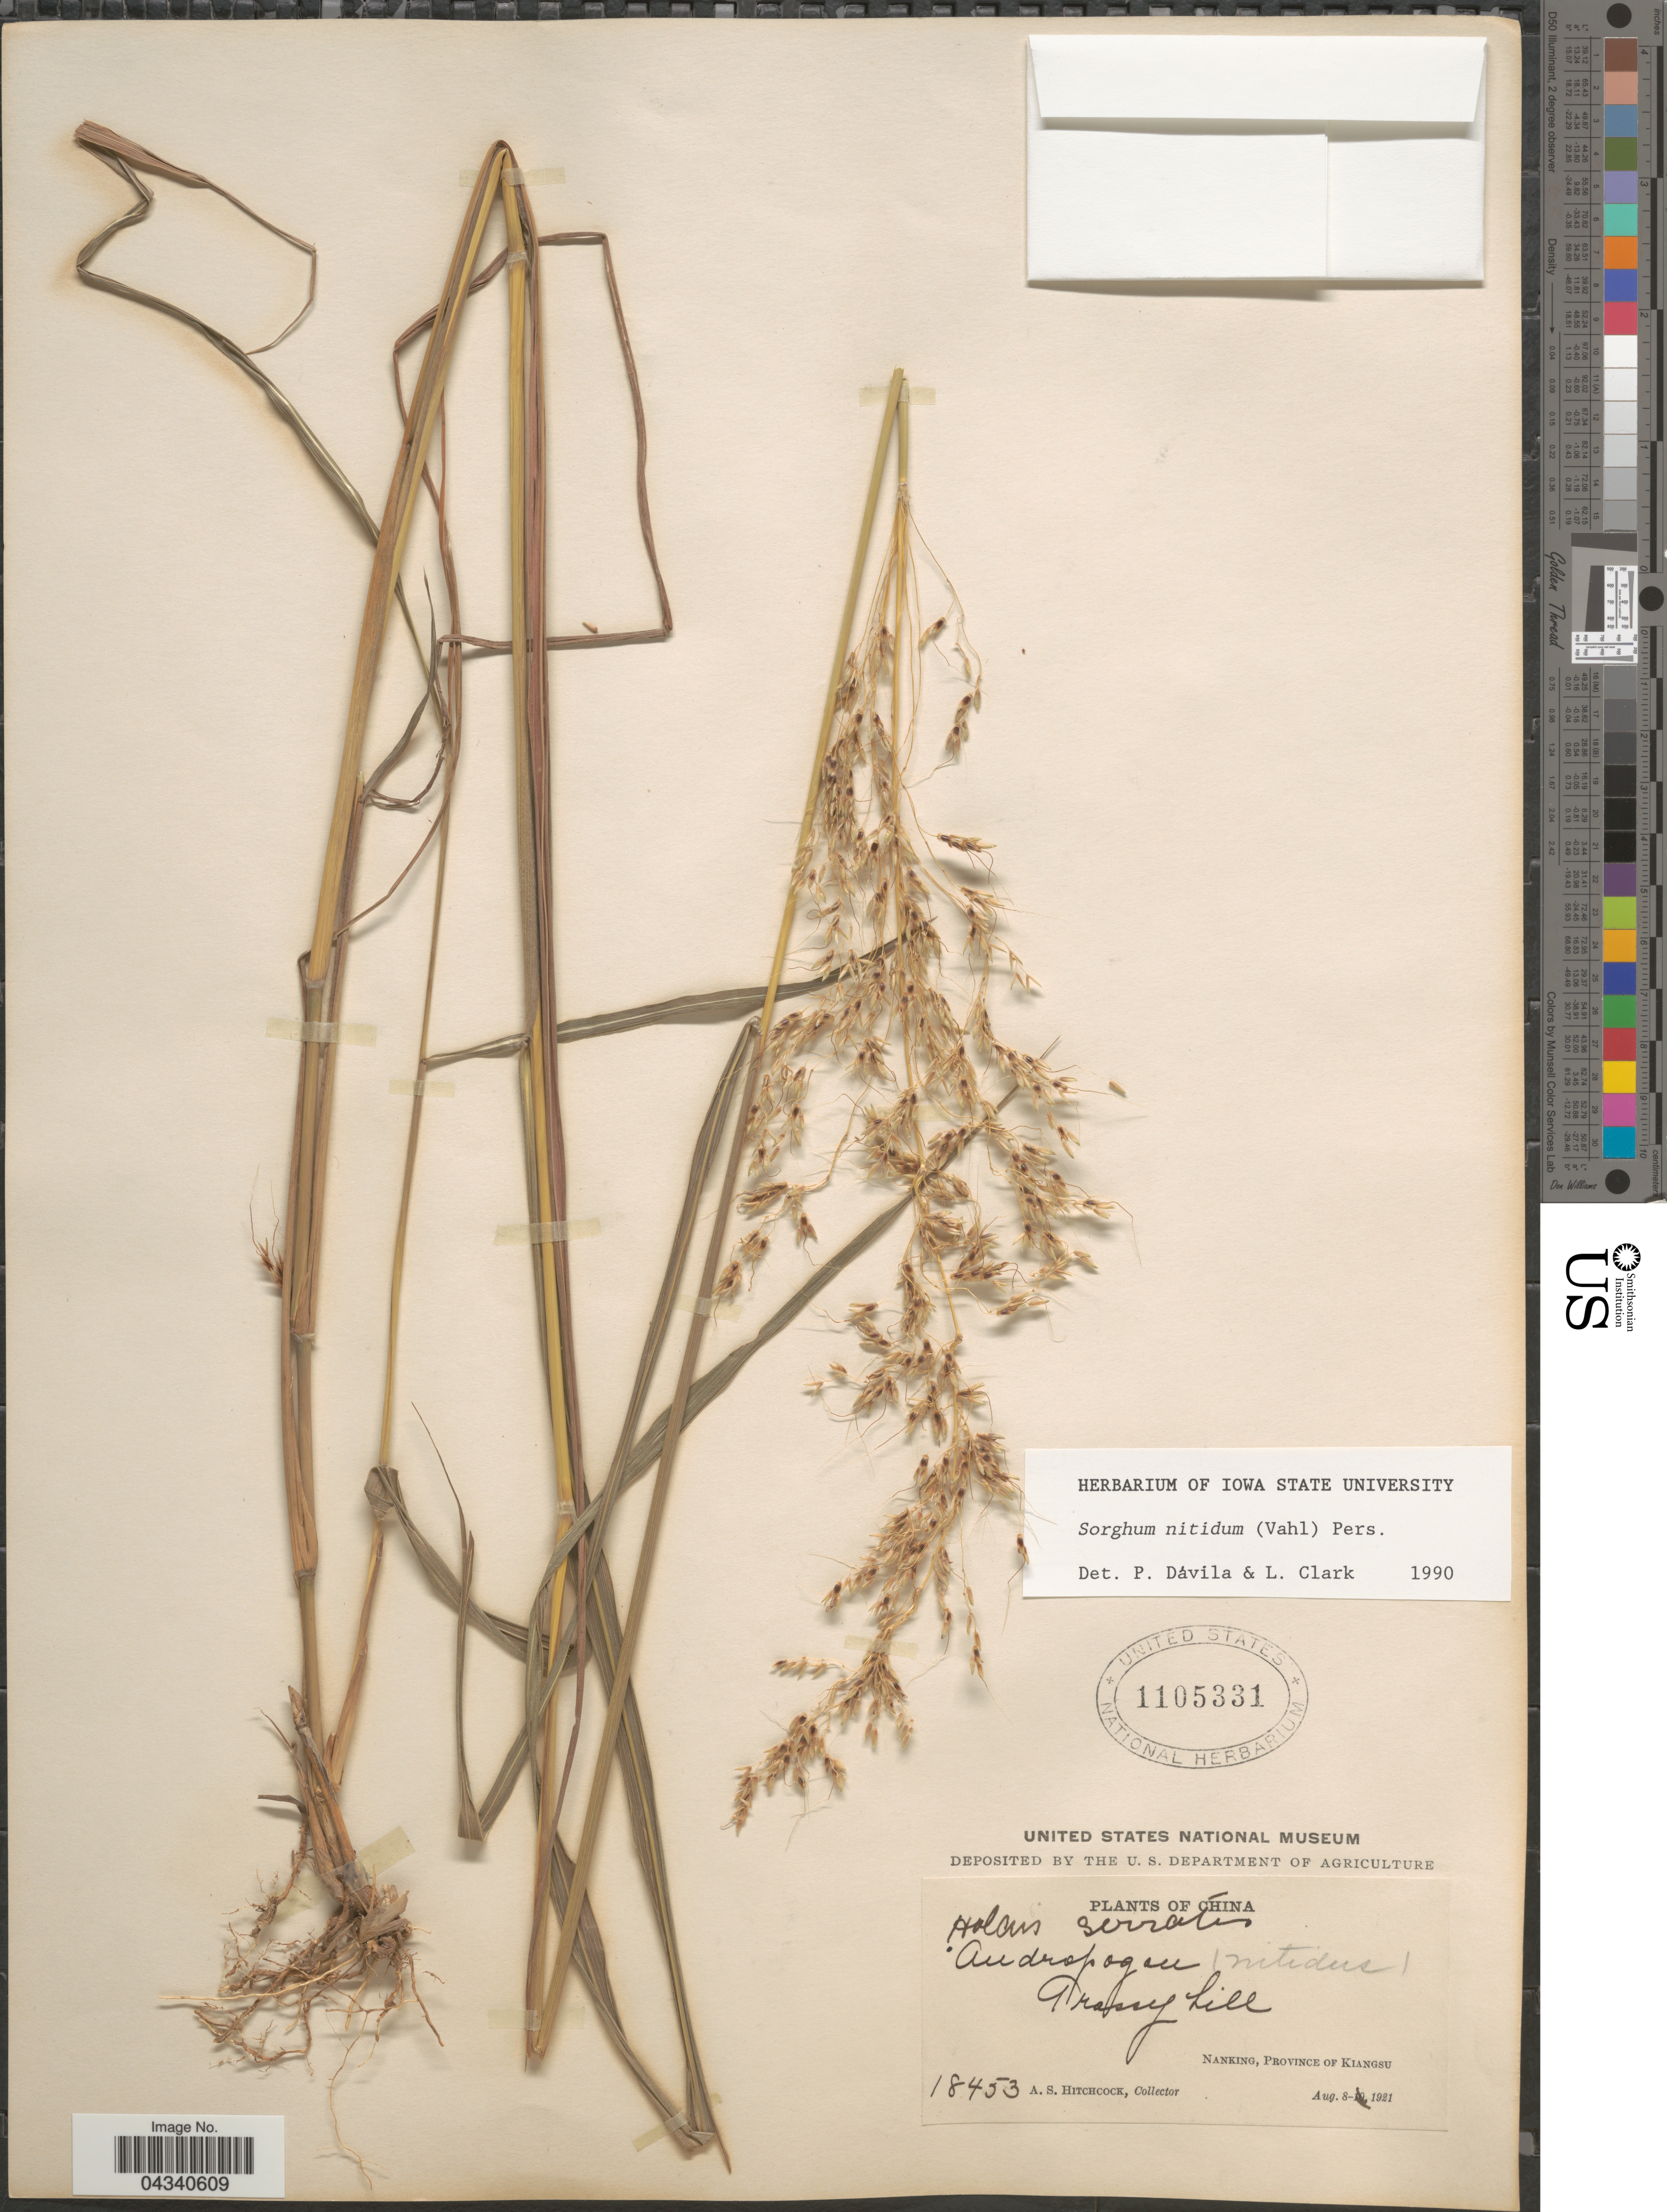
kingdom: Plantae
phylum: Tracheophyta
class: Liliopsida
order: Poales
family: Poaceae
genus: Sorghum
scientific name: Sorghum nitidum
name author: (Vahl) Pers.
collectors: A. S. Hitchcock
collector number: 18453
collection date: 1921-08-08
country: China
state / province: Jiangsu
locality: Nanking, Province of Kiangsu.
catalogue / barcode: US 1105331